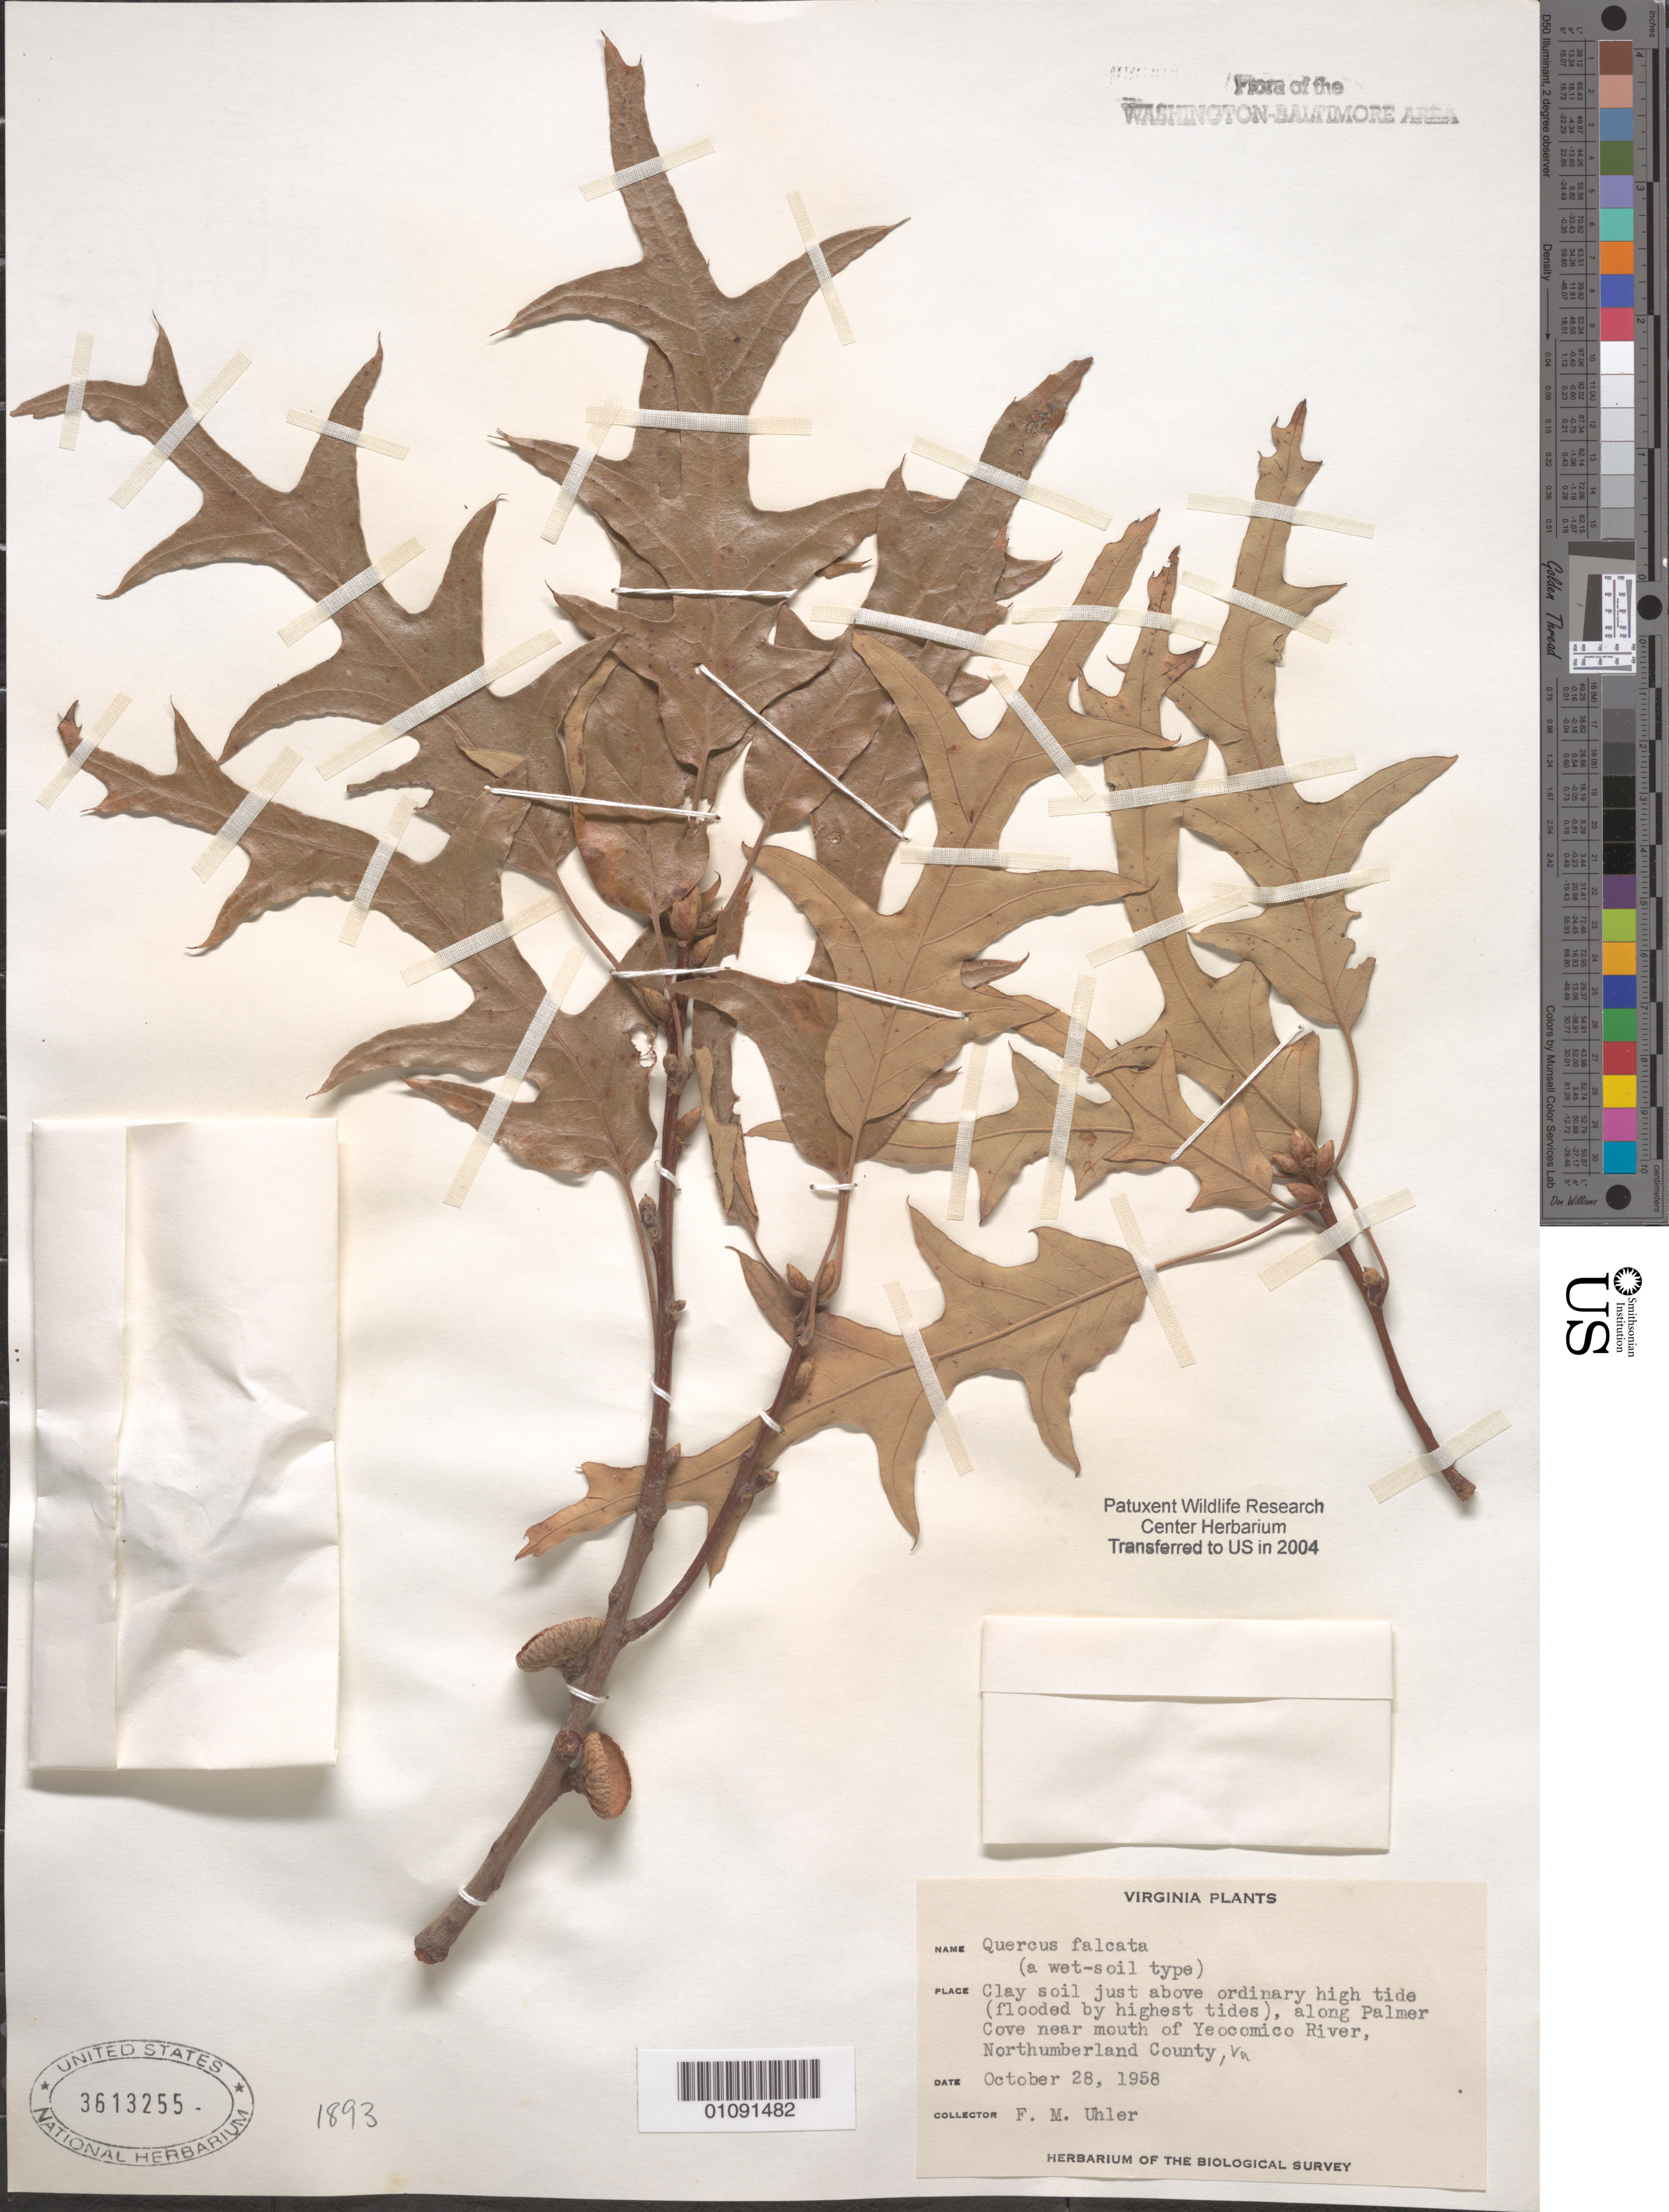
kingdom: Plantae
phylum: Tracheophyta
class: Magnoliopsida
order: Fagales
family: Fagaceae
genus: Quercus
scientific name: Quercus falcata x Q. velutina Lam.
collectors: F. M. Uhler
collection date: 1958-10-28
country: United States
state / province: Virginia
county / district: Northumberland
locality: Along Palmer Cove, near mouth of Yeocomico River.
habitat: Clay soil just above ordinary high tide (flooded by highest tides).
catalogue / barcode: US 3613255